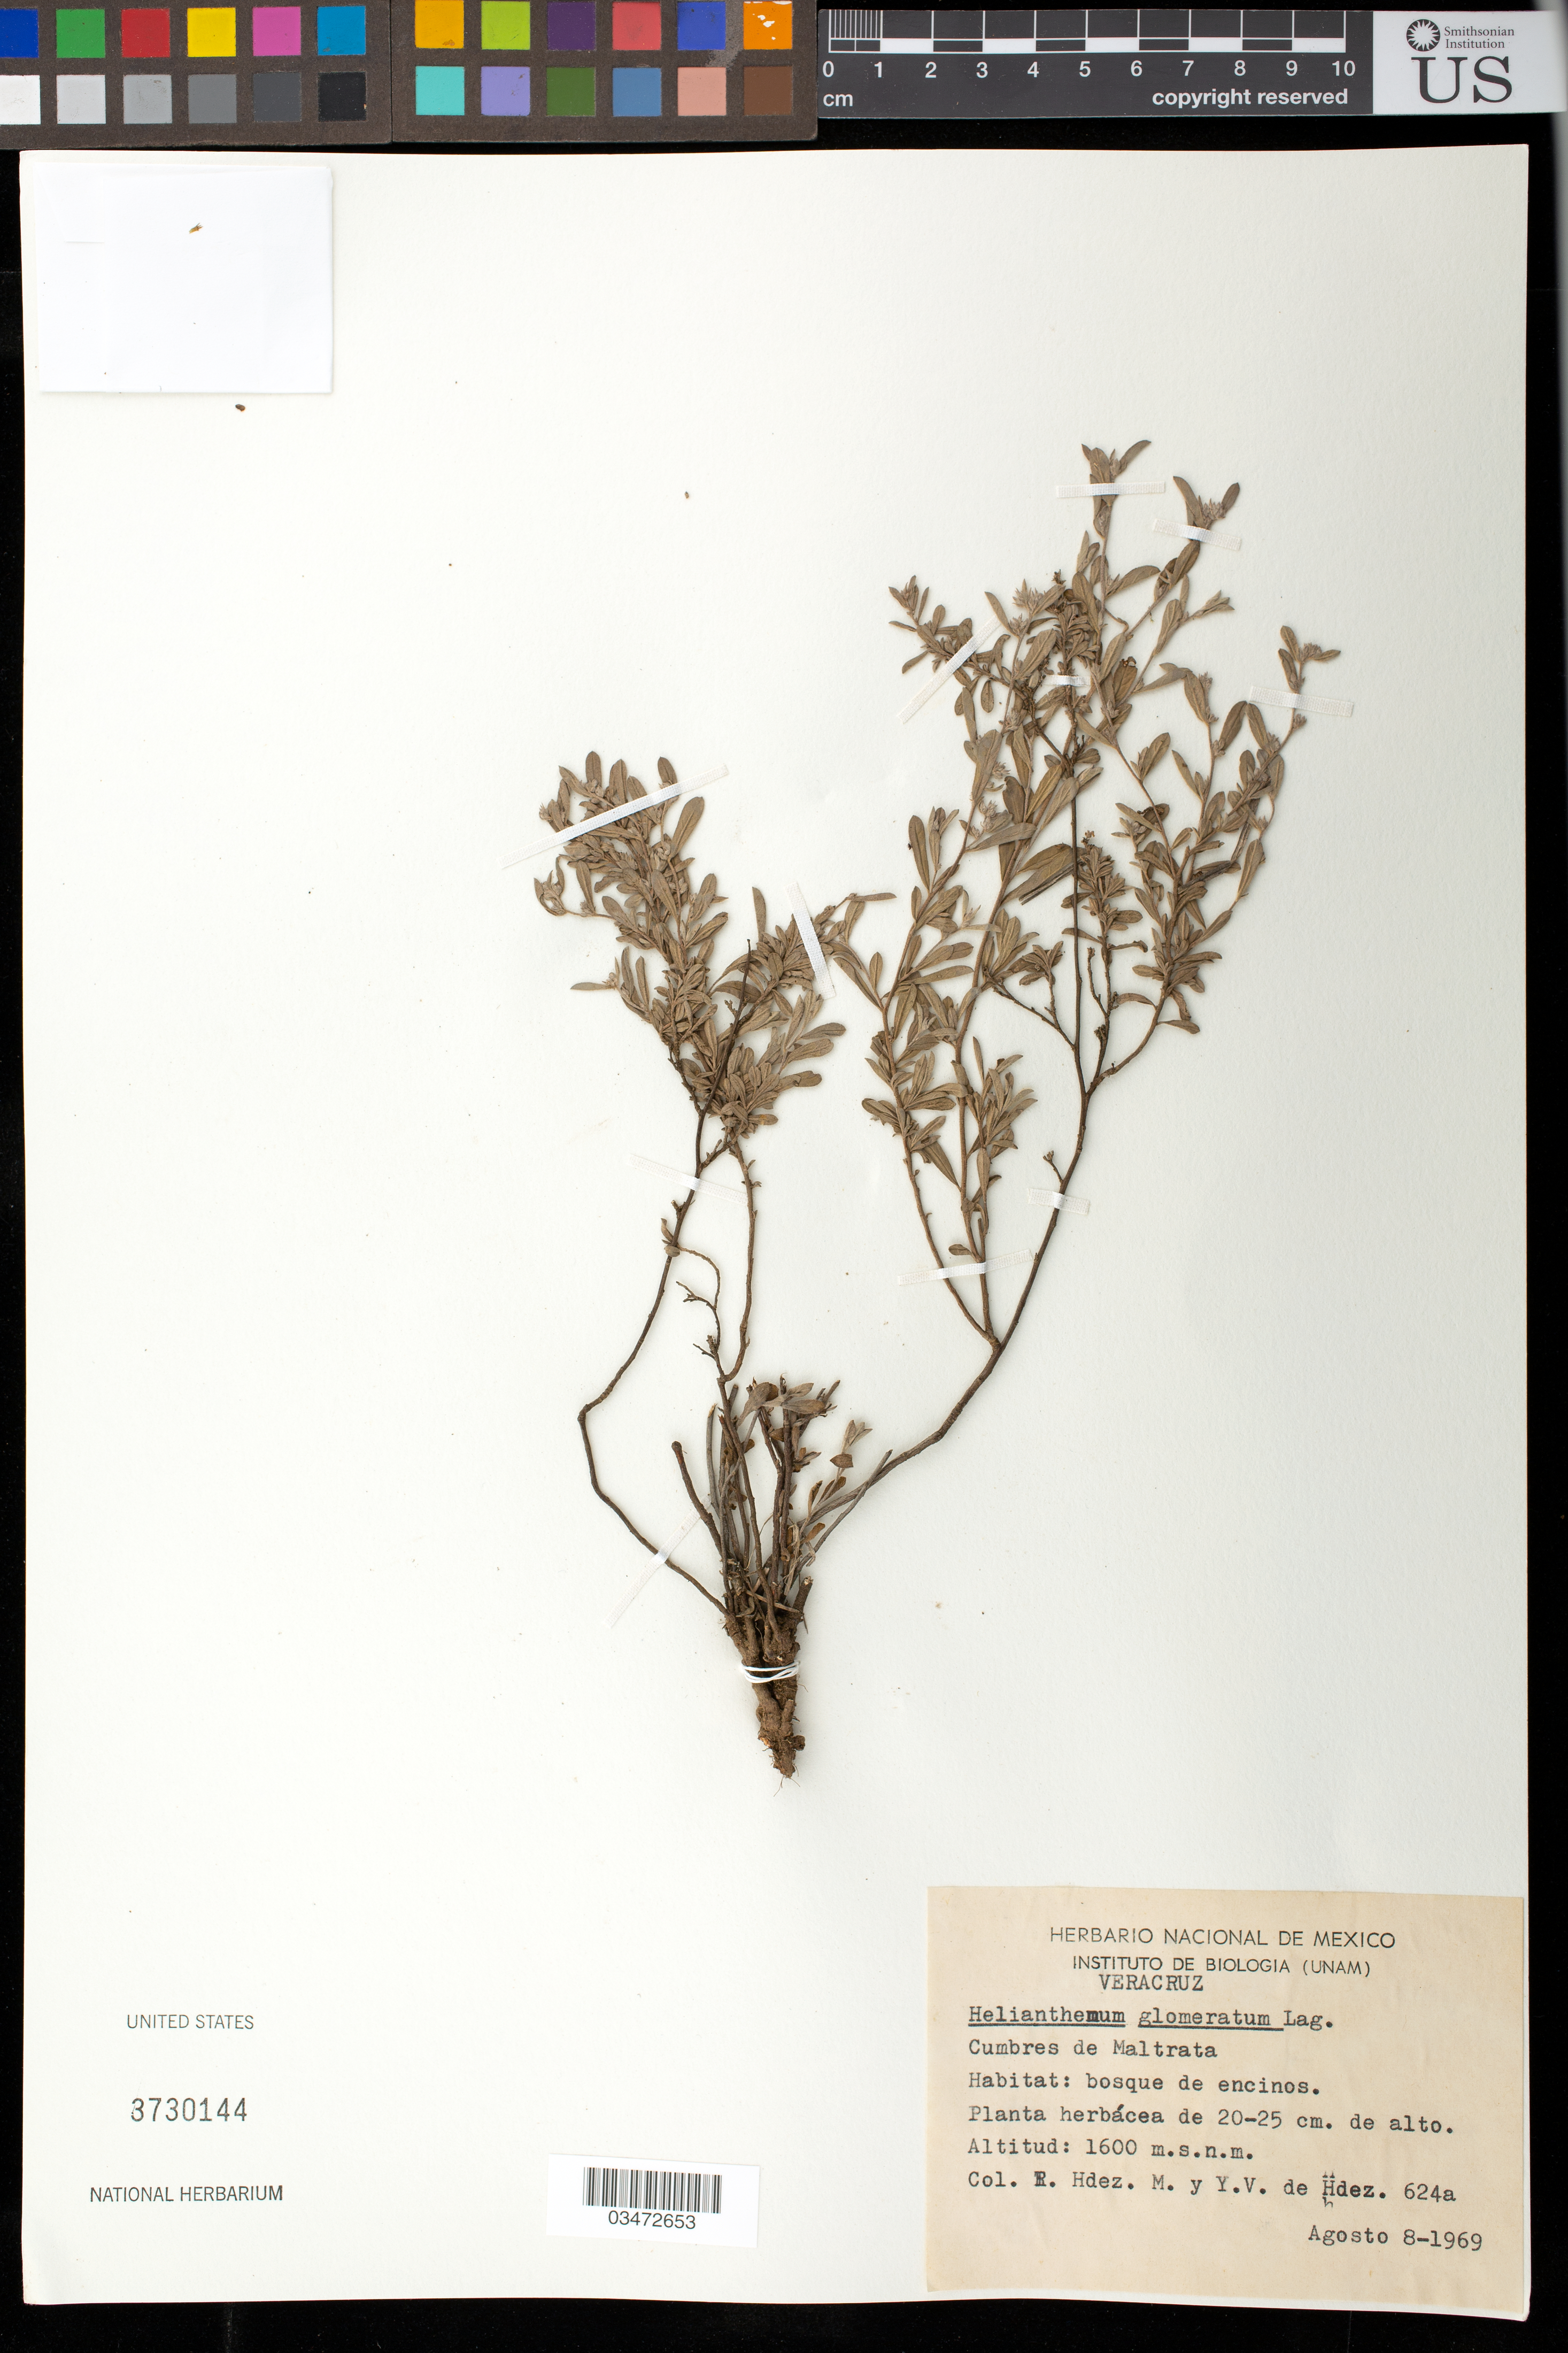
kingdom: Plantae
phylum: Tracheophyta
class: Magnoliopsida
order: Malvales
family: Cistaceae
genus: Helianthemum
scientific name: Helianthemum glomeratum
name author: (Lag.) Lag. ex Dunal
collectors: R. Hernández M. & Y. Hernandez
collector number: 624a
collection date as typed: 8 Aug 1969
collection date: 1969-08-08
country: México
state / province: Veracruz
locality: Cumbres de Maltrata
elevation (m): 1600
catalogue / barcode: US 3730144